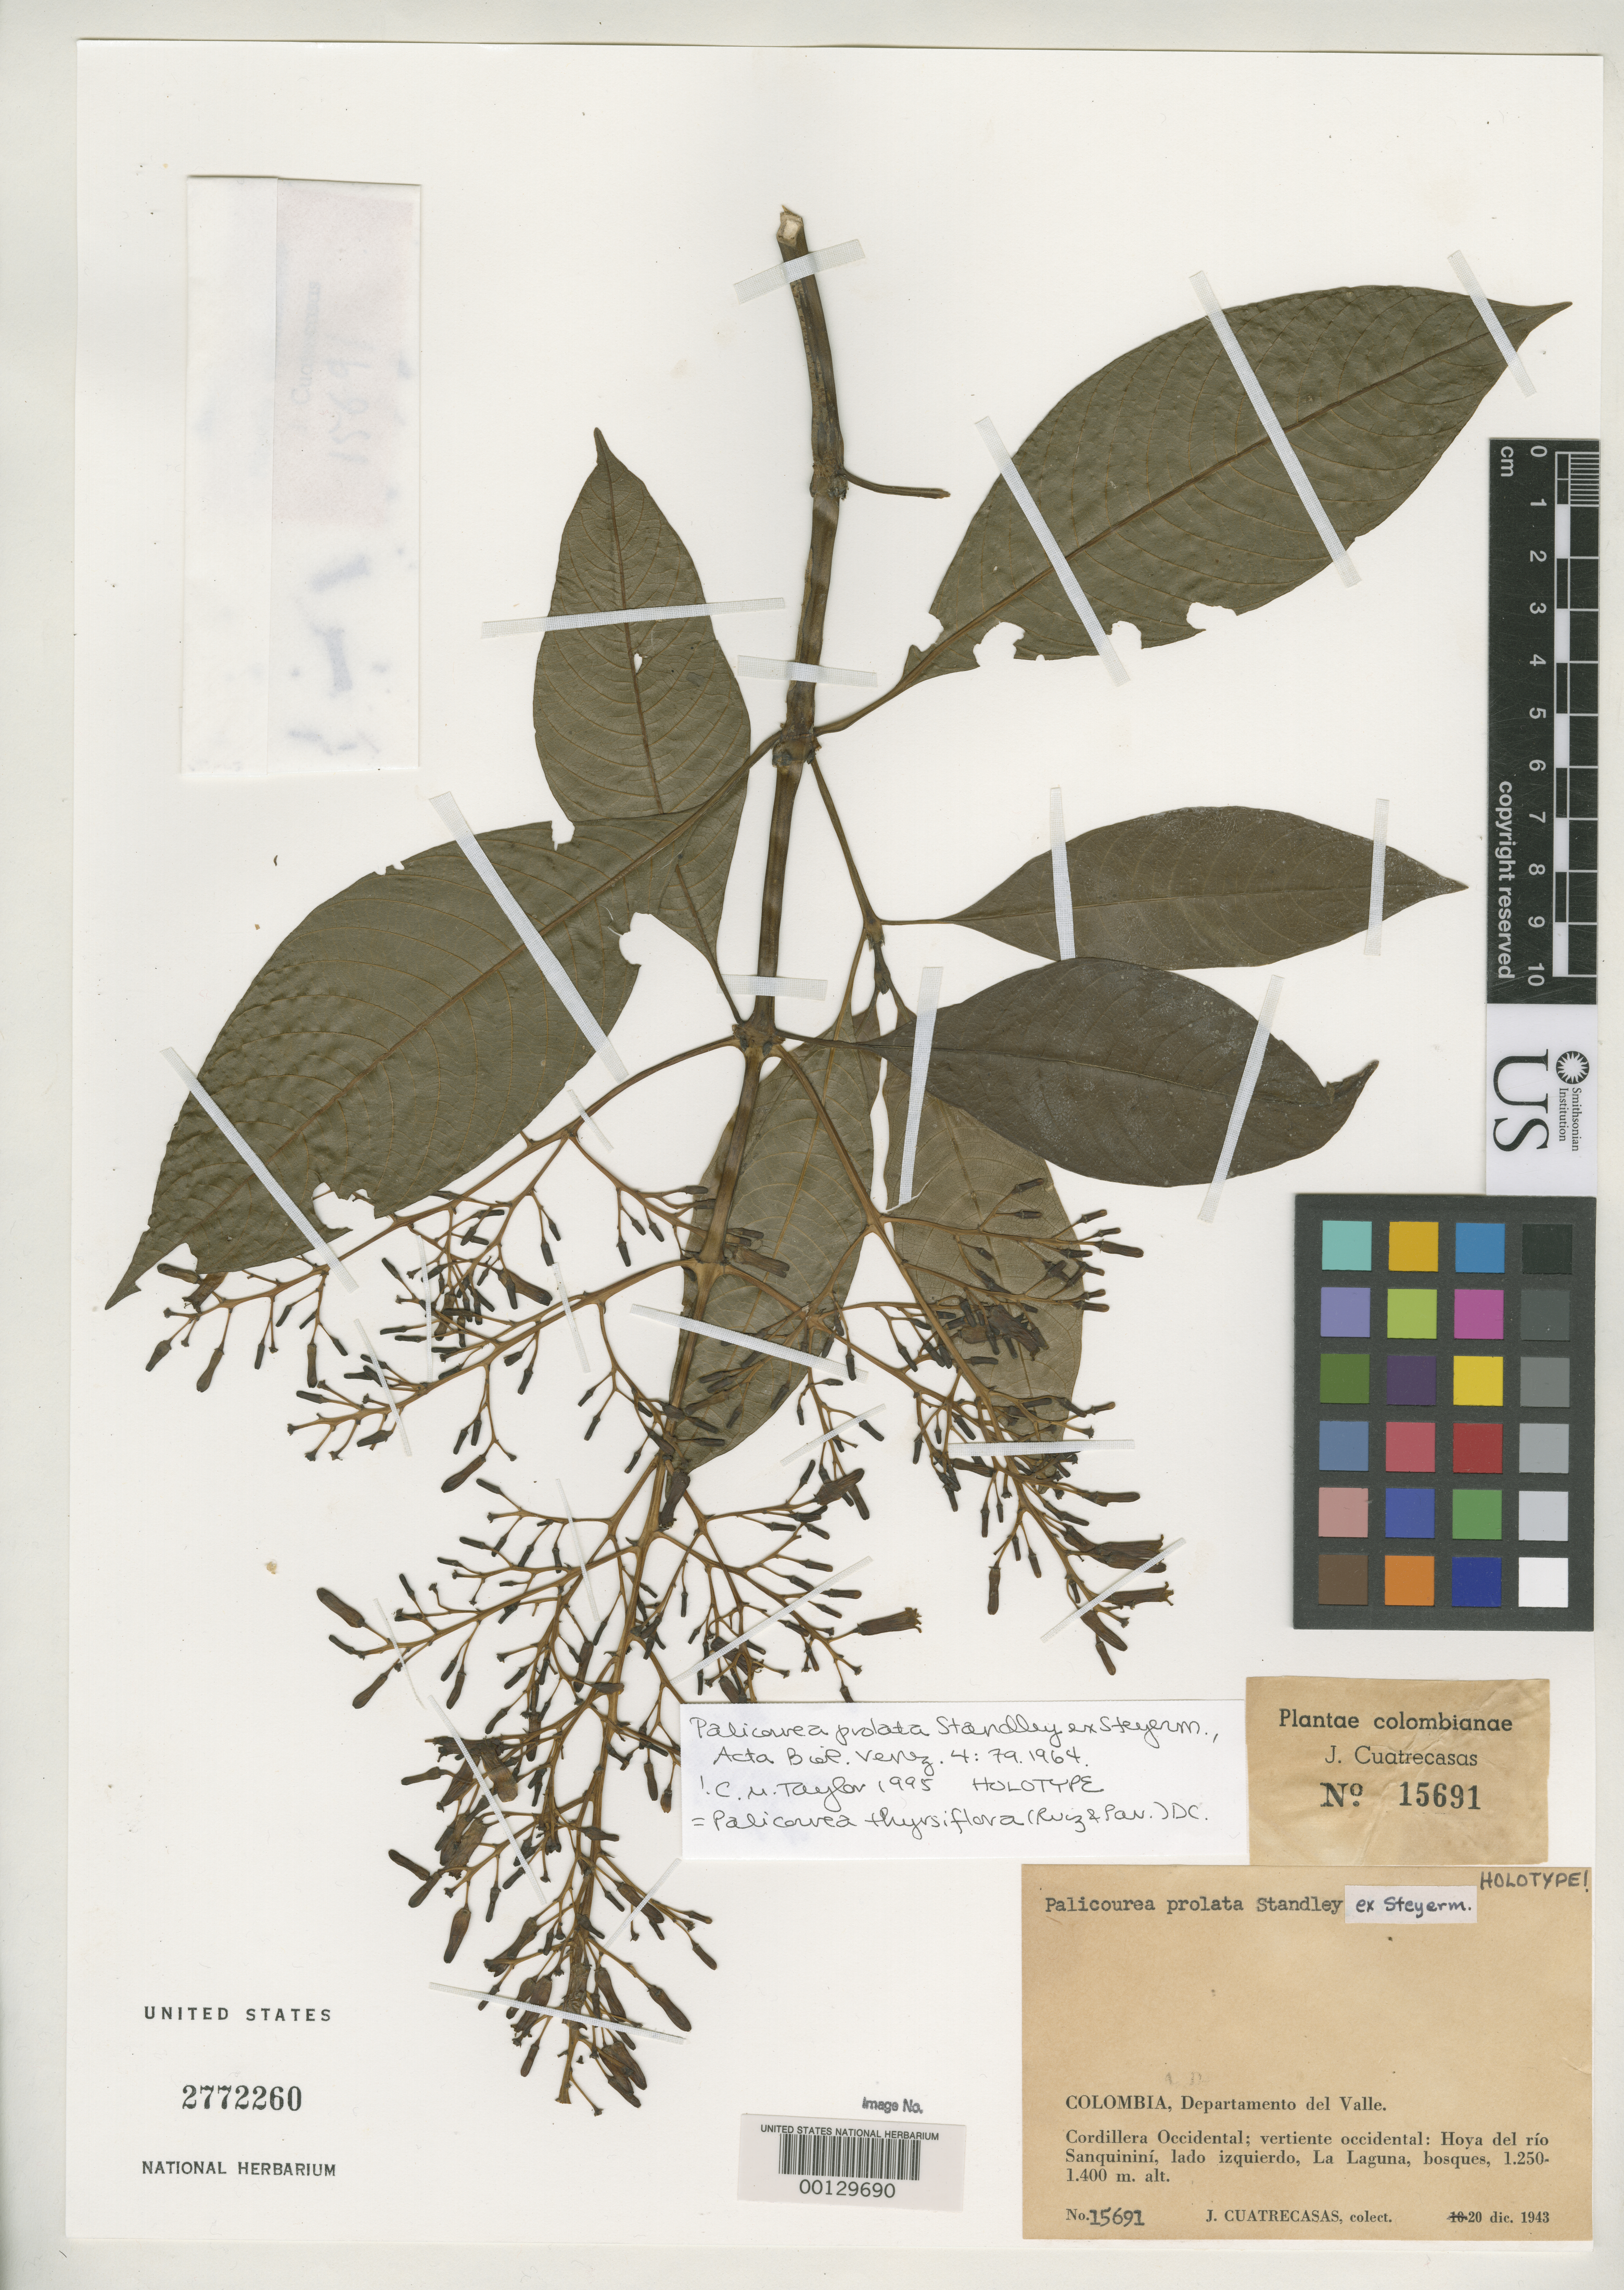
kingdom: Plantae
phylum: Tracheophyta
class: Magnoliopsida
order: Gentianales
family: Rubiaceae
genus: Palicourea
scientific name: Palicourea prolata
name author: Standl. ex Steyerm.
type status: Holotype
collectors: J. Cuatrecasas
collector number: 15691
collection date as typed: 10 Dec 1943 to 20 Dec 1943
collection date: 1943-12-10/1943-12-20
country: Colombia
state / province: Valle del Cauca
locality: Cordillera Occidental, Vertiente Occidental, Hoya del Rio Sanquinini, Lado Izquierdo, La Laguna.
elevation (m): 1250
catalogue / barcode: US 2772260